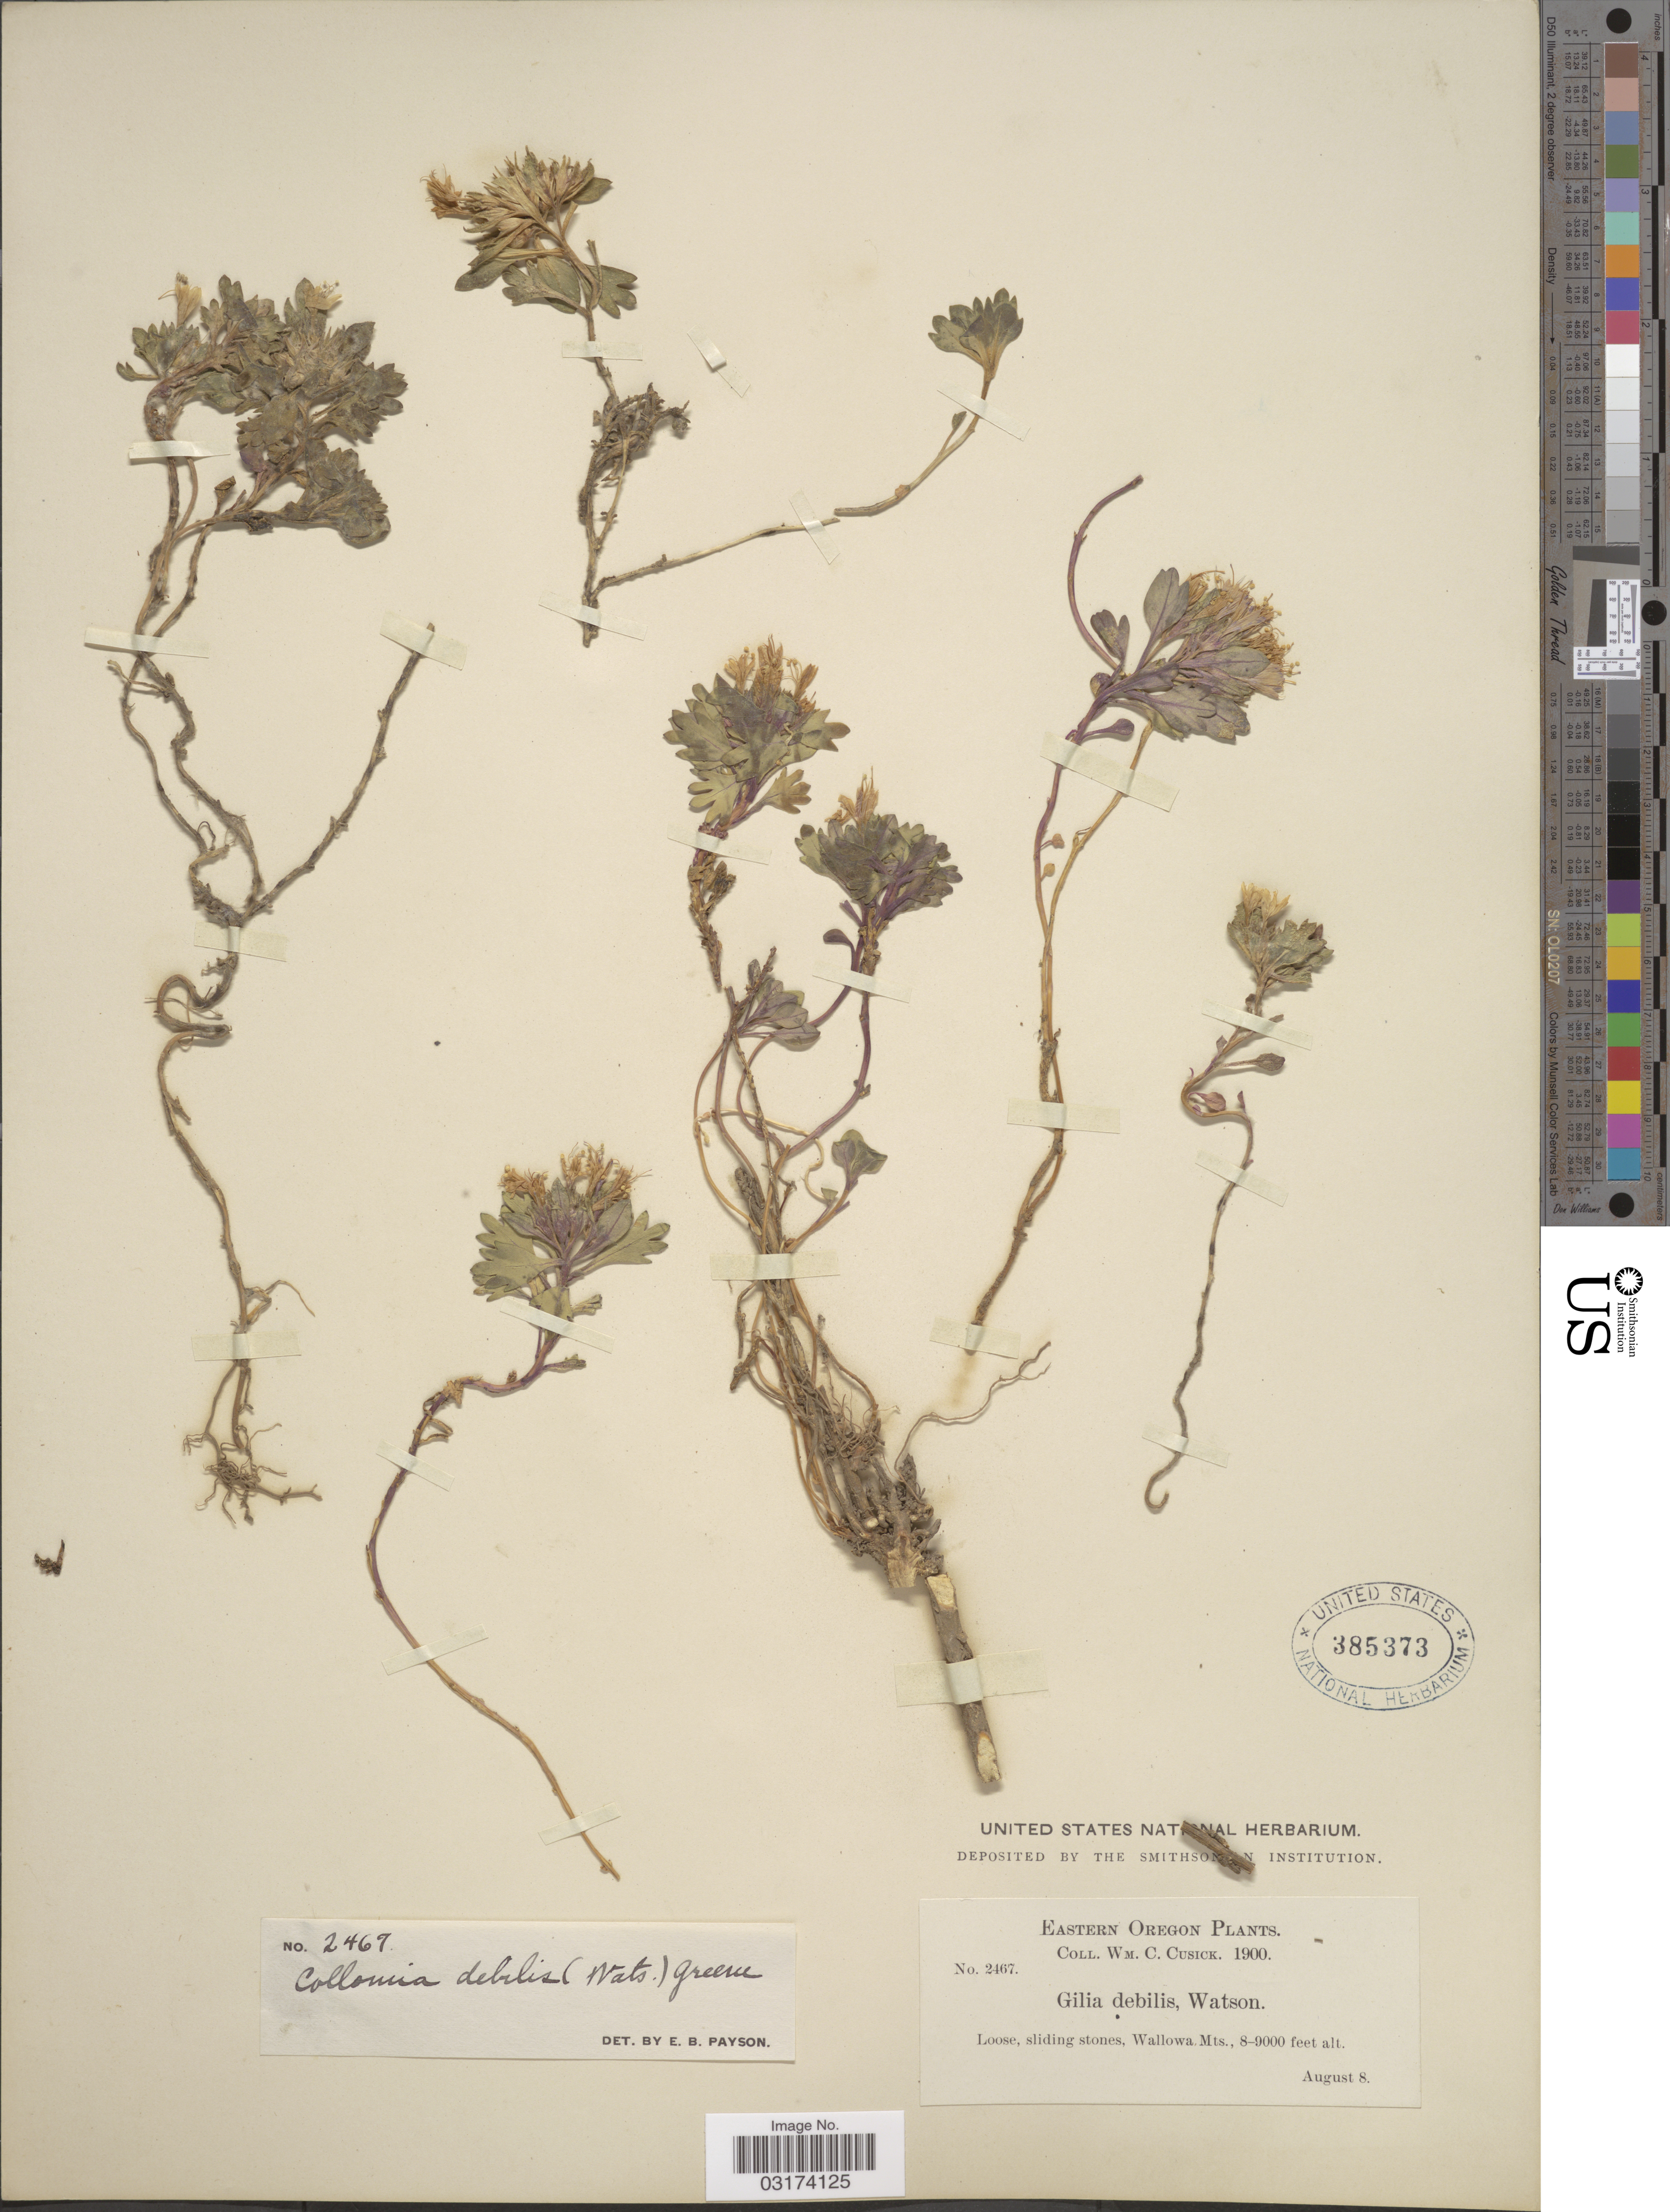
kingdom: Plantae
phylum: Tracheophyta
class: Magnoliopsida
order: Ericales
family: Polemoniaceae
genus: Collomia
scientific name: Collomia debilis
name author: (S. Watson) Greene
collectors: W. C. Cusick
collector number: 2467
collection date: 1900-08-08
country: United States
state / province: Oregon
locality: Eastern Oregon Plants. Loose, sliding stones, Wallowa Mts.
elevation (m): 2438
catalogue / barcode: US 385373